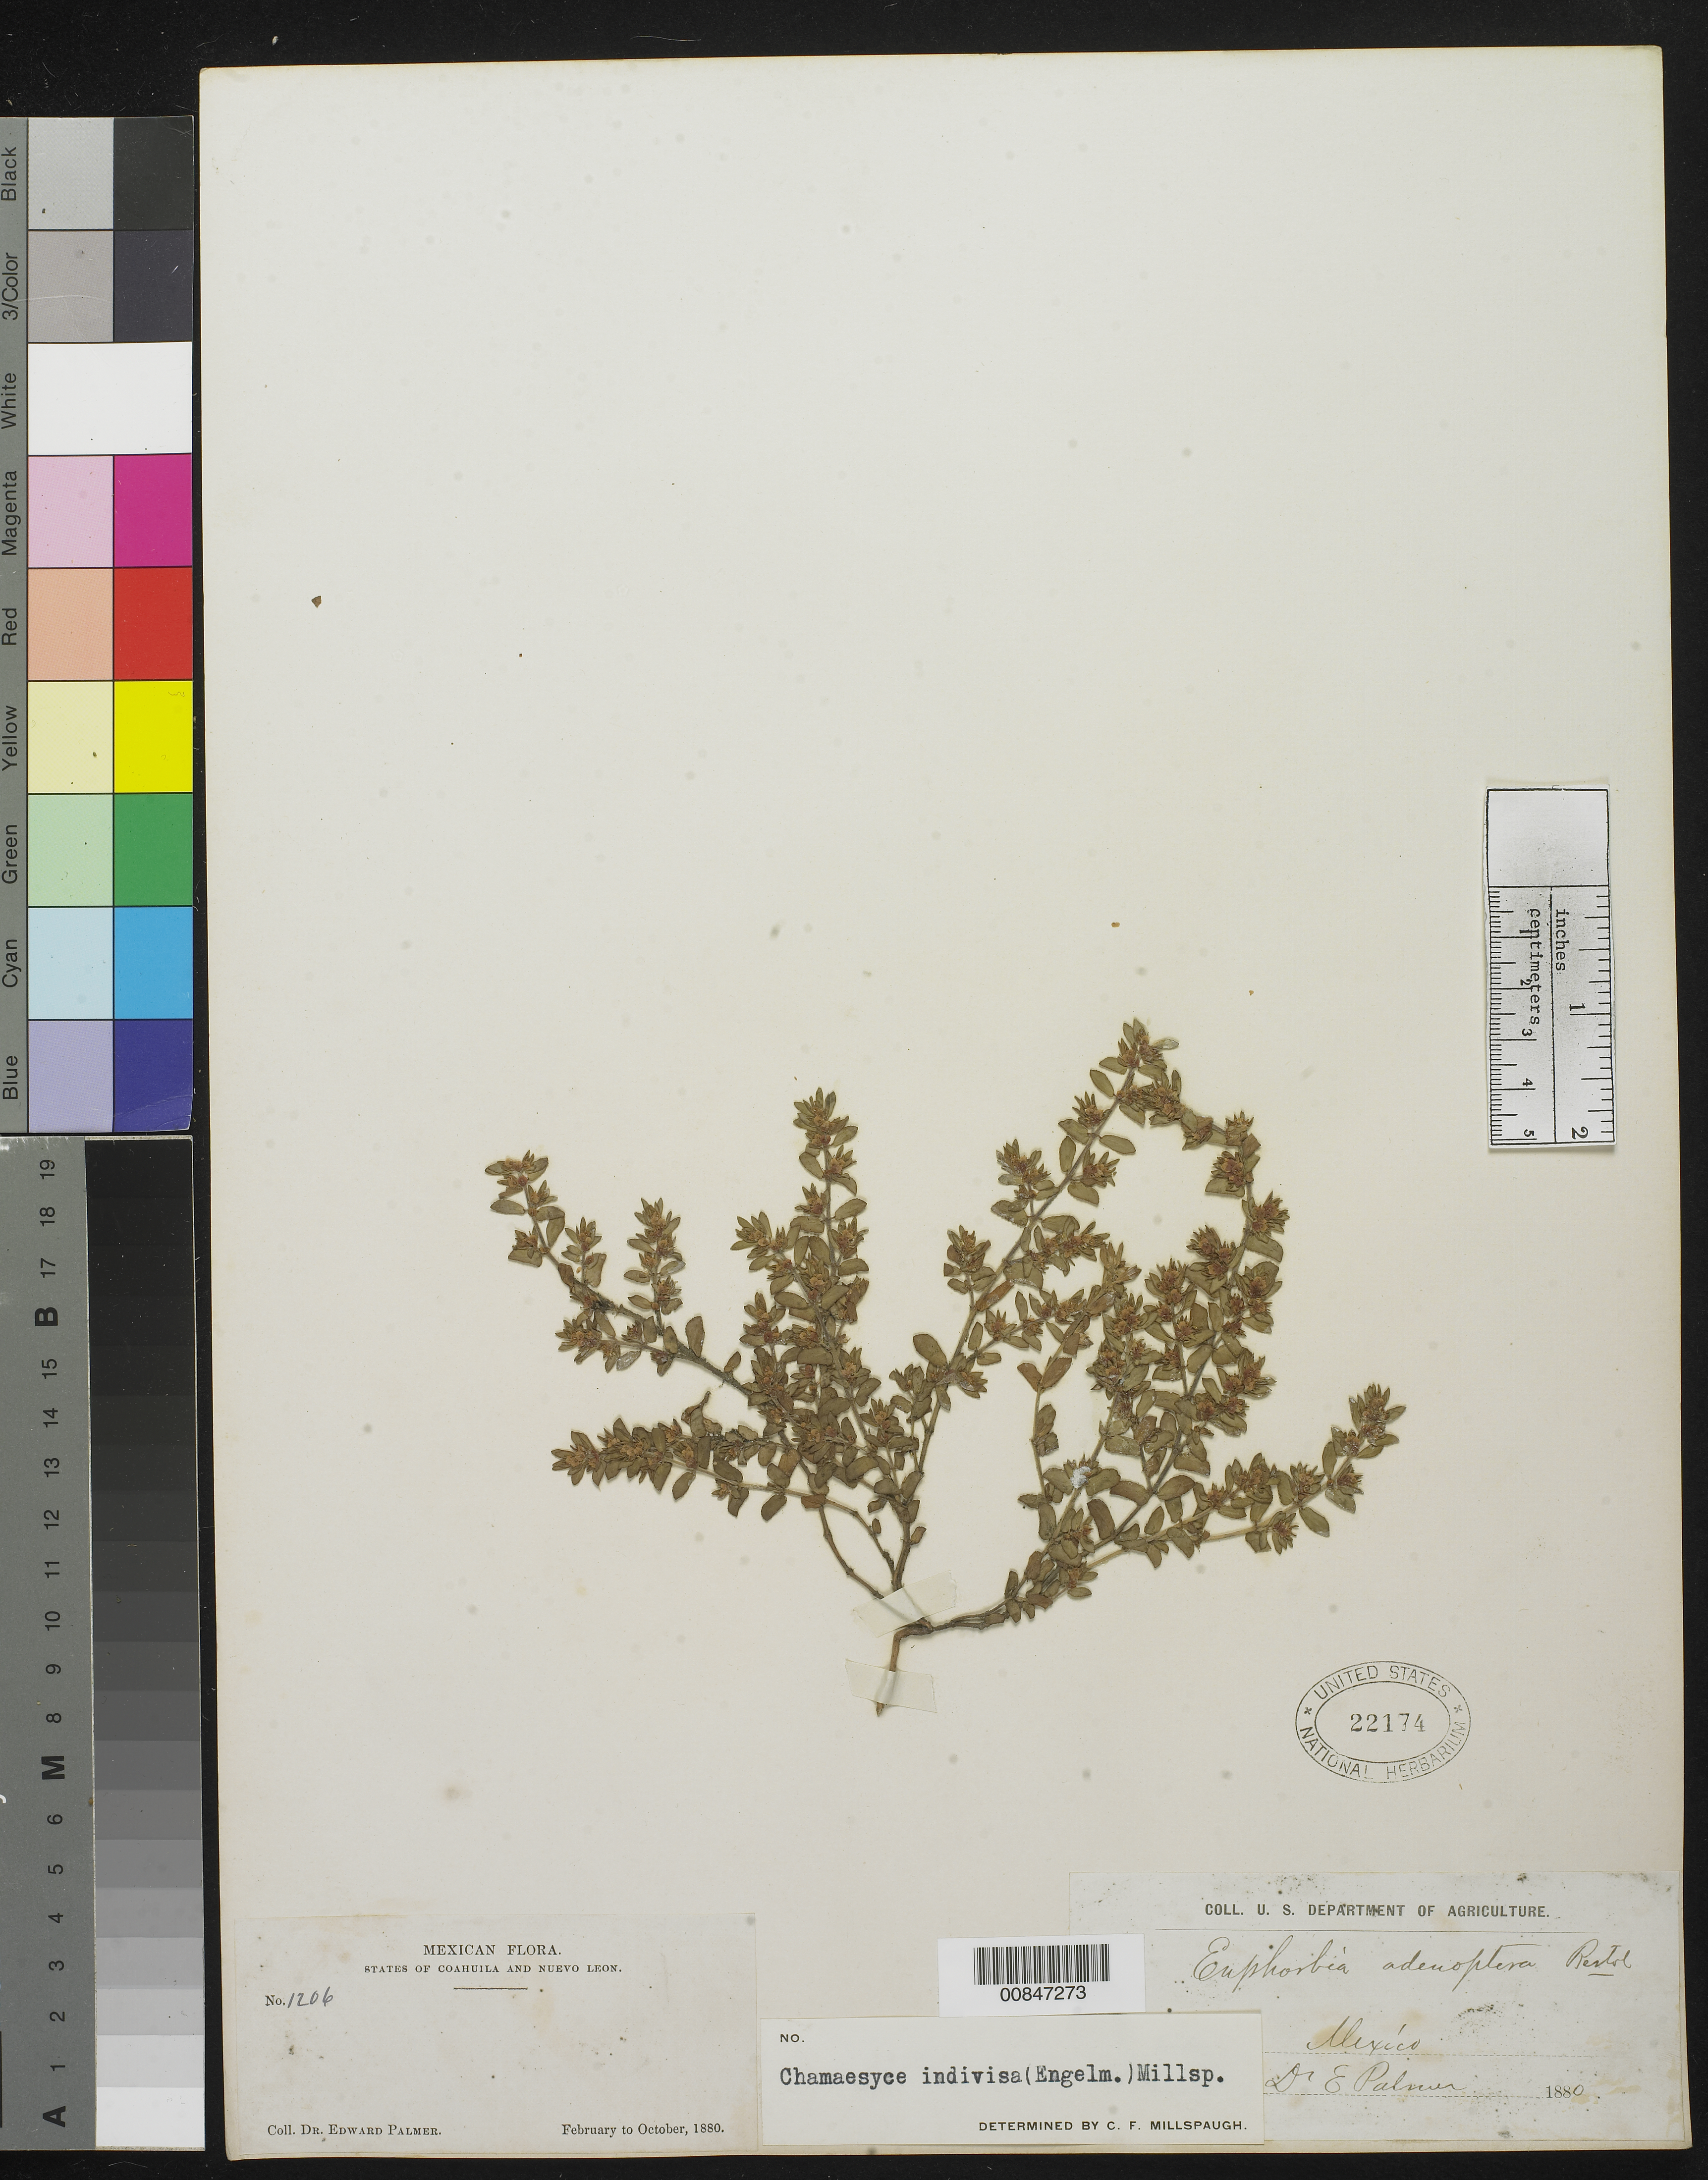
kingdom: Plantae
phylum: Tracheophyta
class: Magnoliopsida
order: Malpighiales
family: Euphorbiaceae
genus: Euphorbia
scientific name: Euphorbia indivisa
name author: (Engelm.) Tidestr.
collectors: E. Palmer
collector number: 1206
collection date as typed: Feb 1880 to -- Oct 1880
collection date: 1880-02/1880-10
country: Mexico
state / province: Coahuila / Nuevo León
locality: States of Coahuila and Nuevo León.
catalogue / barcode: US 22174